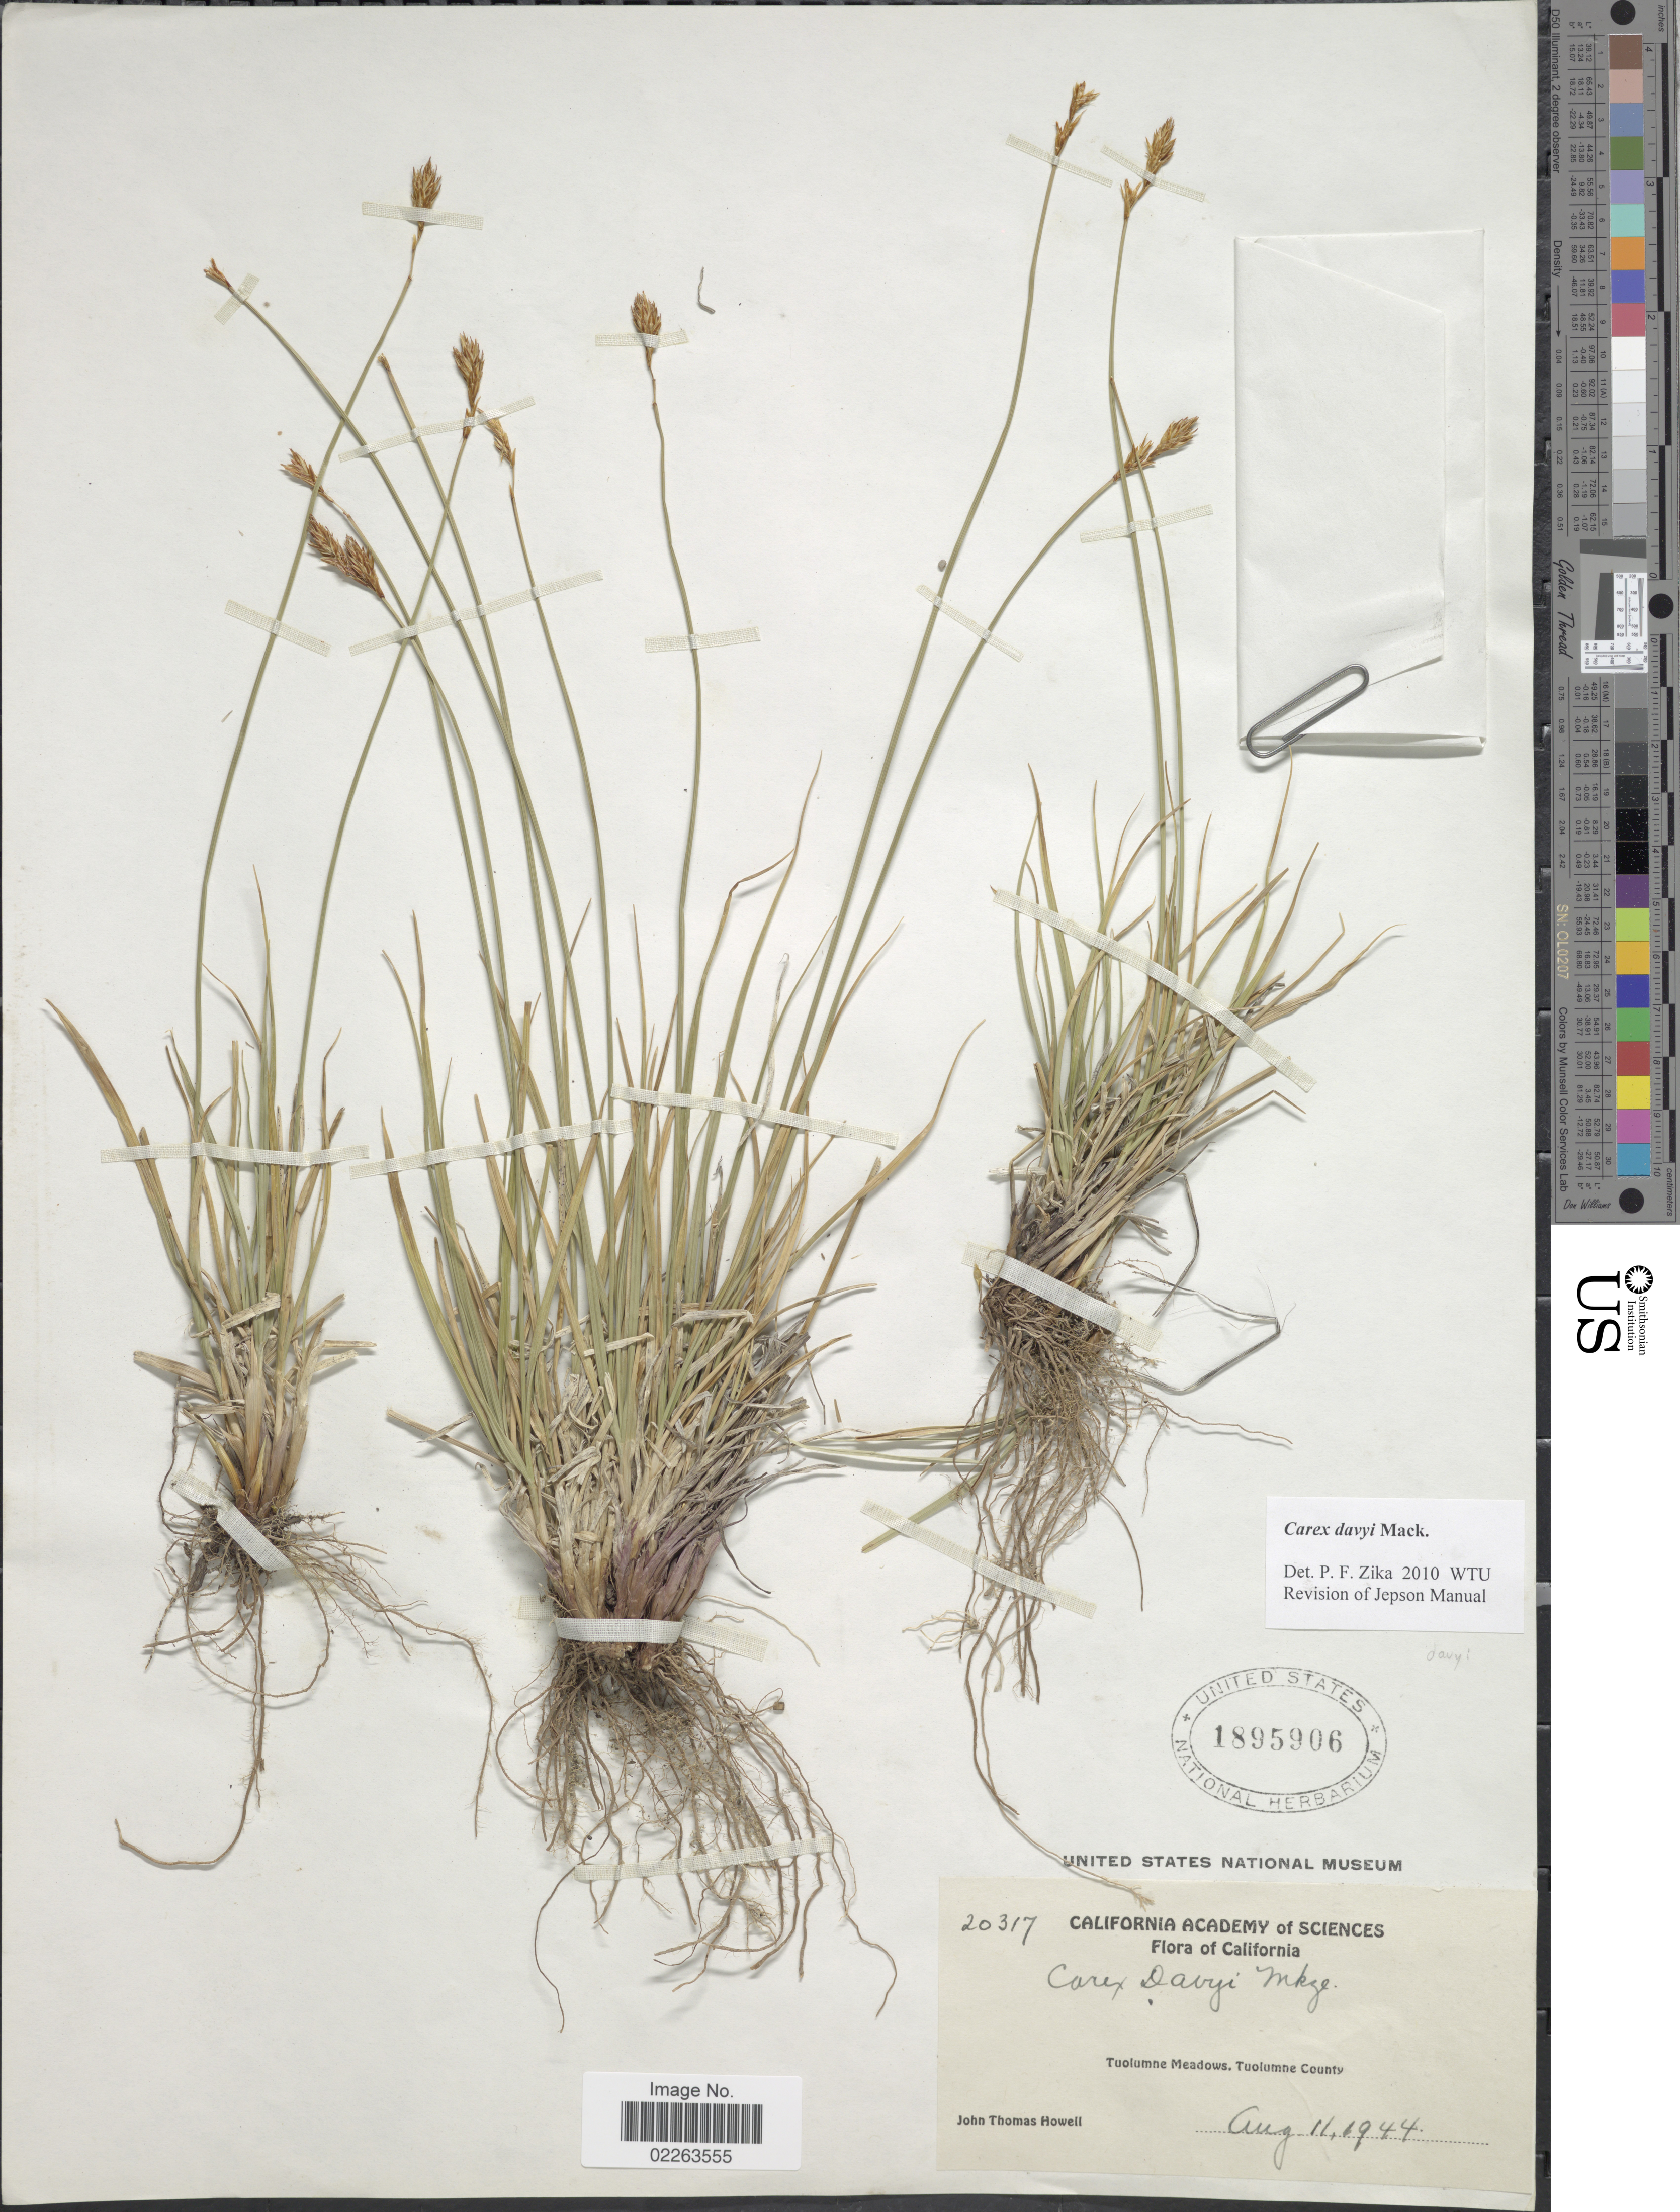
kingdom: Plantae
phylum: Tracheophyta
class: Liliopsida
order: Poales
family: Cyperaceae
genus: Carex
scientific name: Carex davyi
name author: Mack.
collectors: J. T. Howell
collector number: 20317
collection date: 1944-08-11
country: United States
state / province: California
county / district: Tuolumne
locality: Tuolumne Meadows, Tuolumne County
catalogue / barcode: US 1895906